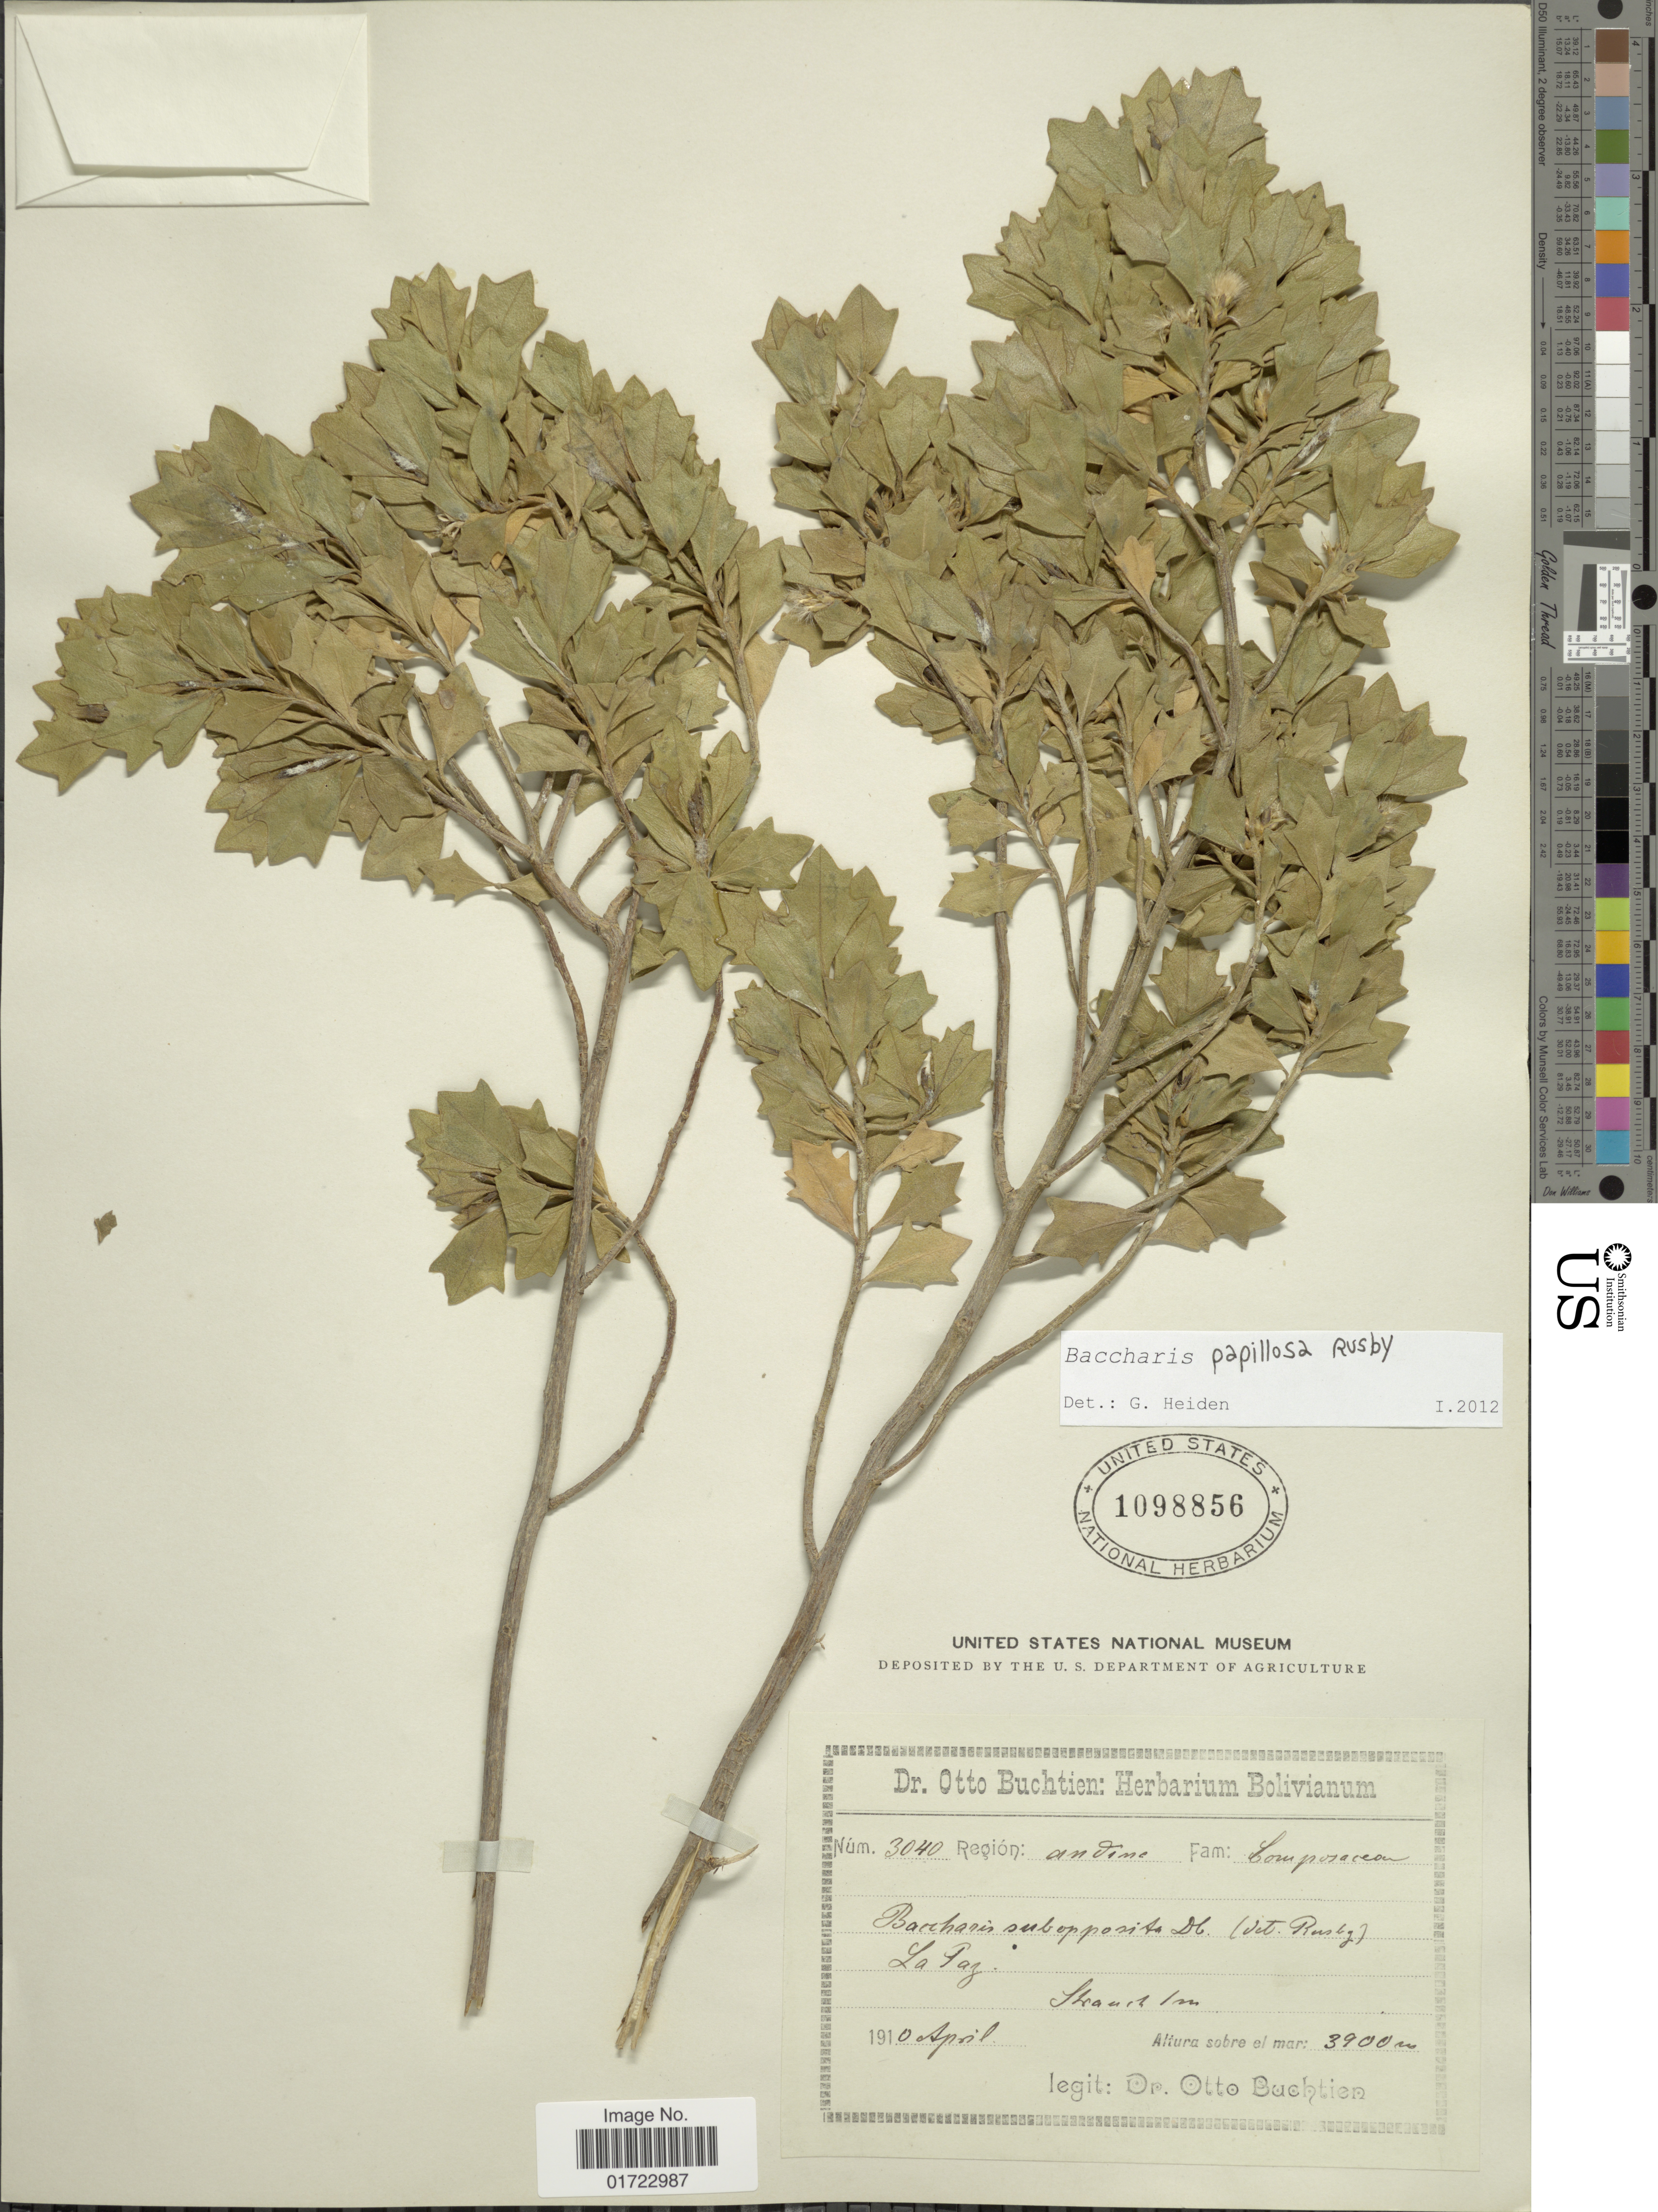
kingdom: Plantae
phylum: Tracheophyta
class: Magnoliopsida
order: Asterales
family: Asteraceae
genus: Baccharis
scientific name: Baccharis papillosa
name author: Rusby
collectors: O. Buchtien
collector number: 3040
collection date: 1910-04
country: Bolivia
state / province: La Paz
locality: Región: andine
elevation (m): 3900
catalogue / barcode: US 1098856